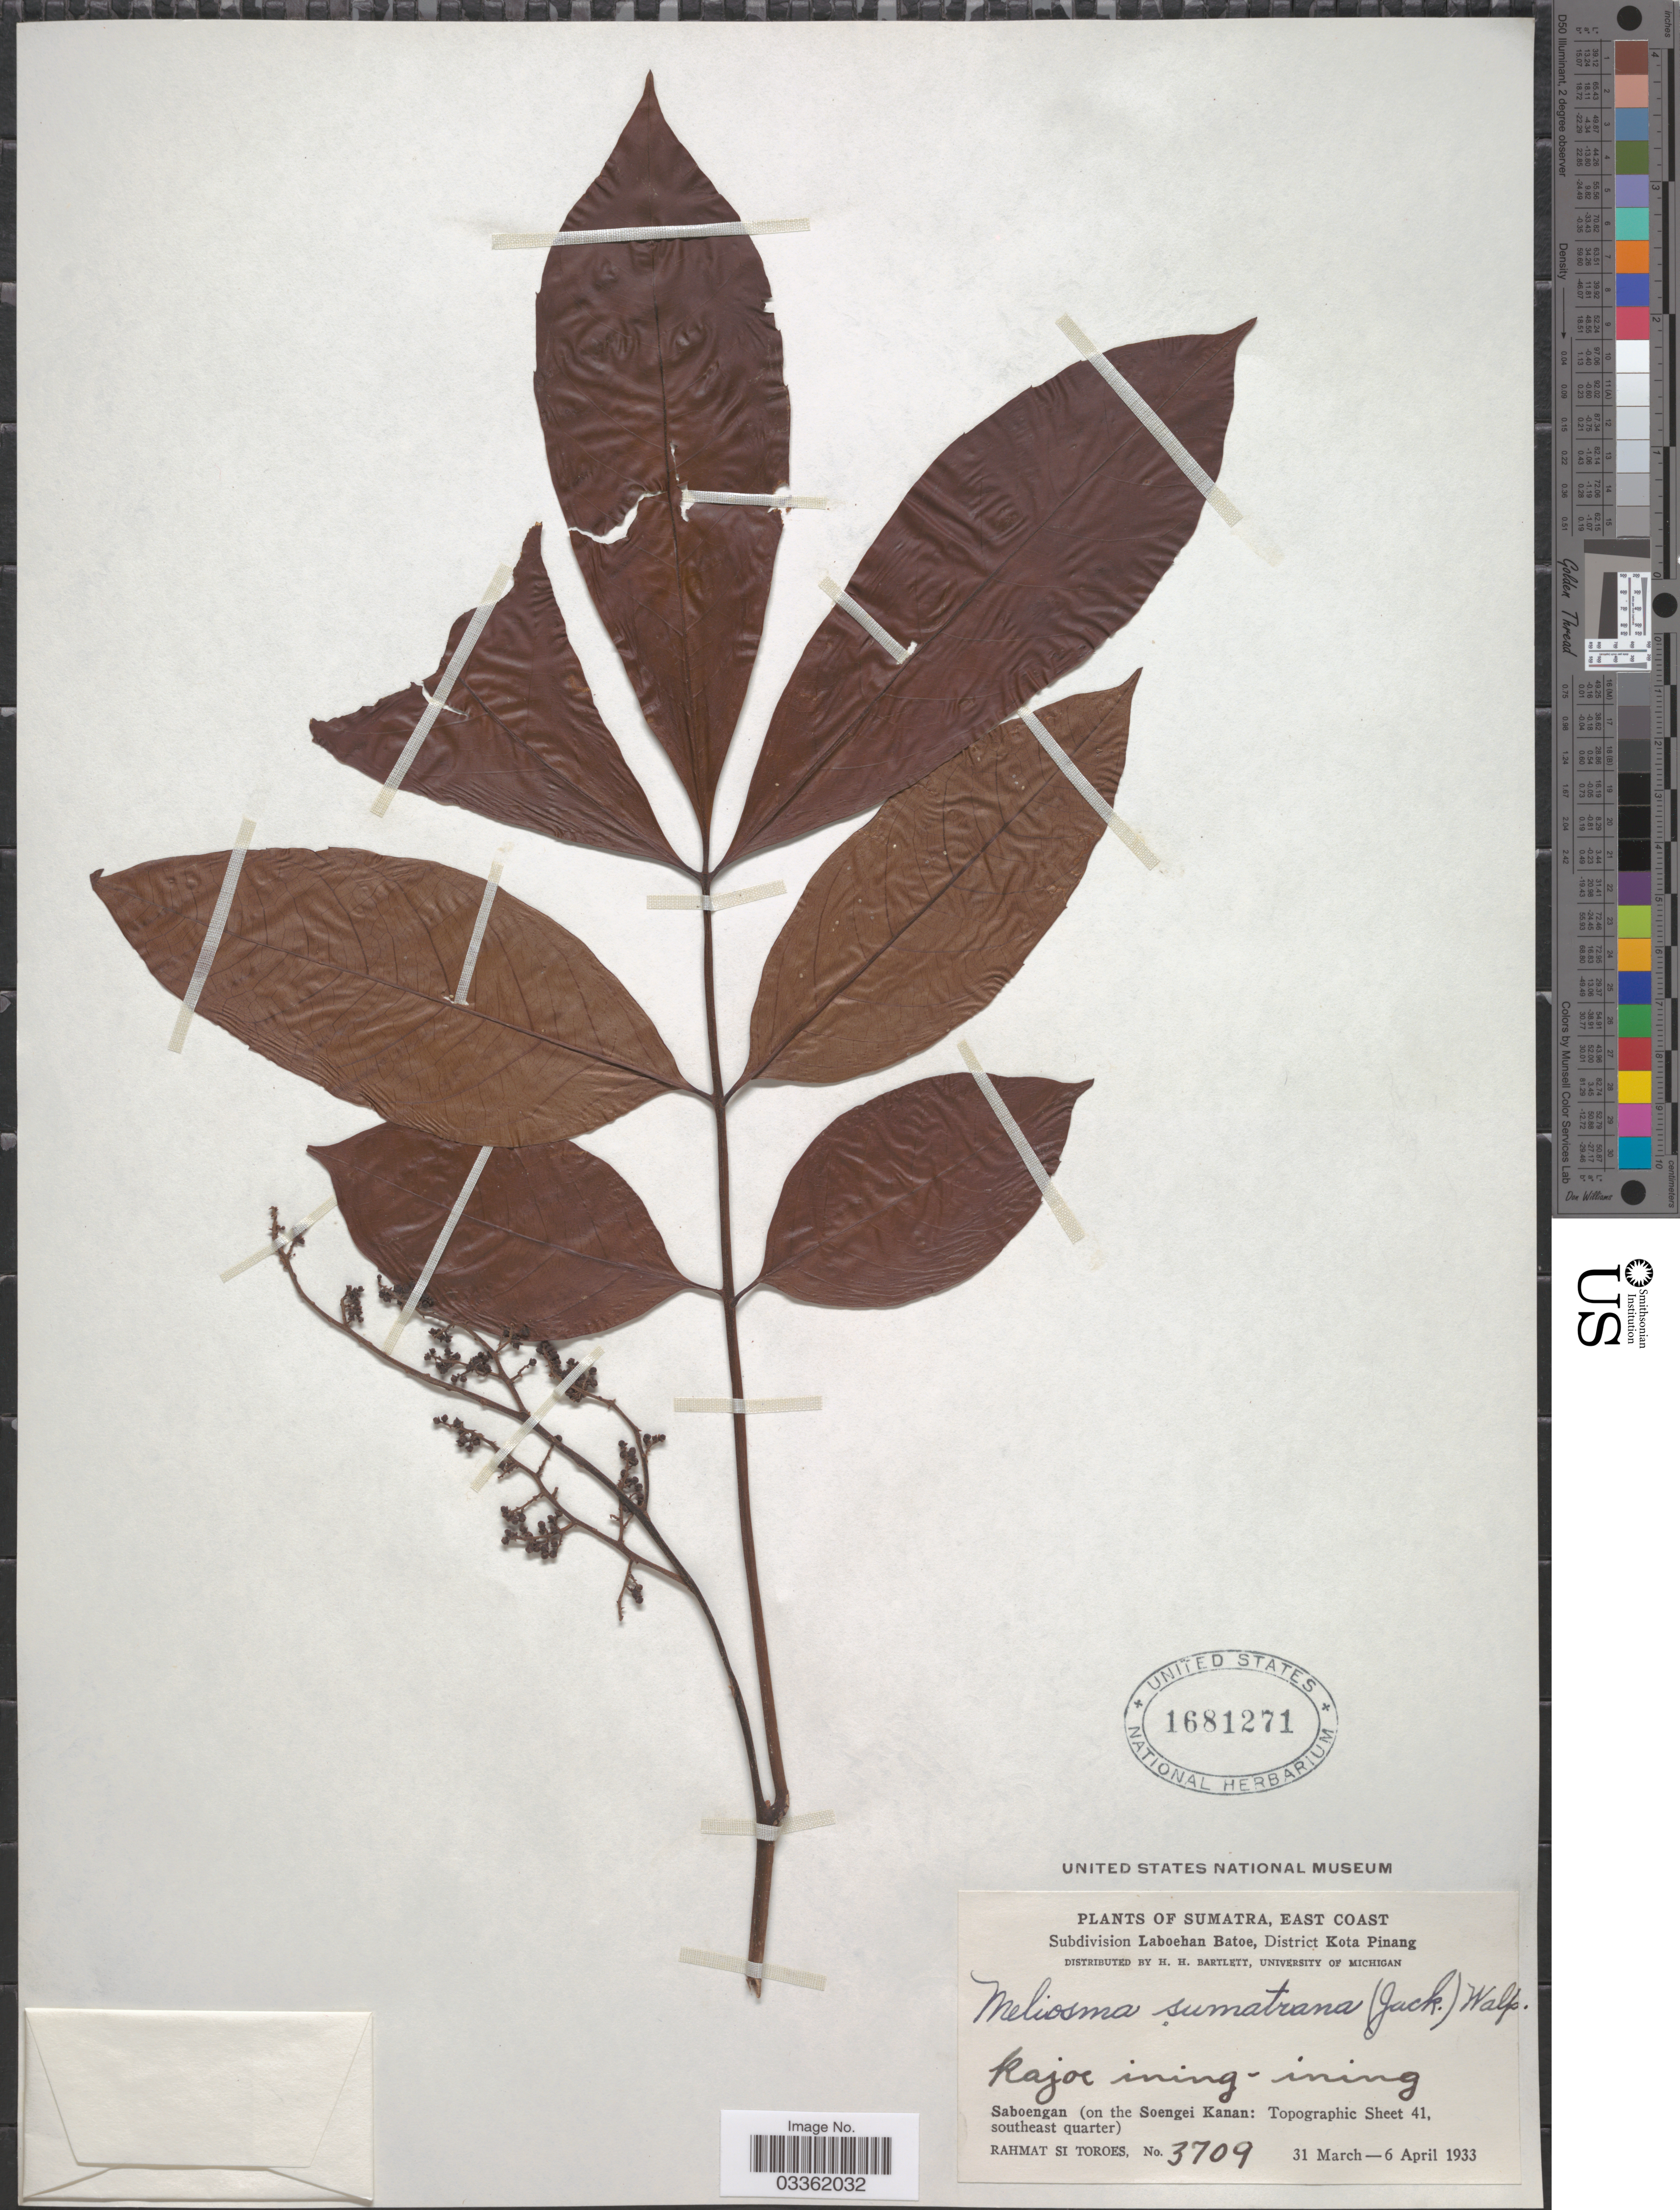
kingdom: Plantae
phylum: Tracheophyta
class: Magnoliopsida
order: Proteales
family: Sabiaceae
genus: Meliosma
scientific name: Meliosma sumatrana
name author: (Jack) Walp.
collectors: Rahmat Si Boeea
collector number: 3709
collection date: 1933-03-31/1933-04-06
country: Indonesia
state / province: Sumatra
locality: East Coast. Subdivision Laboehan Batoe, District Kota Pinang. Saboengan (on the Soengei Kanan: Topographic Sheet 41, southeast quarter).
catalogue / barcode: US 1681271